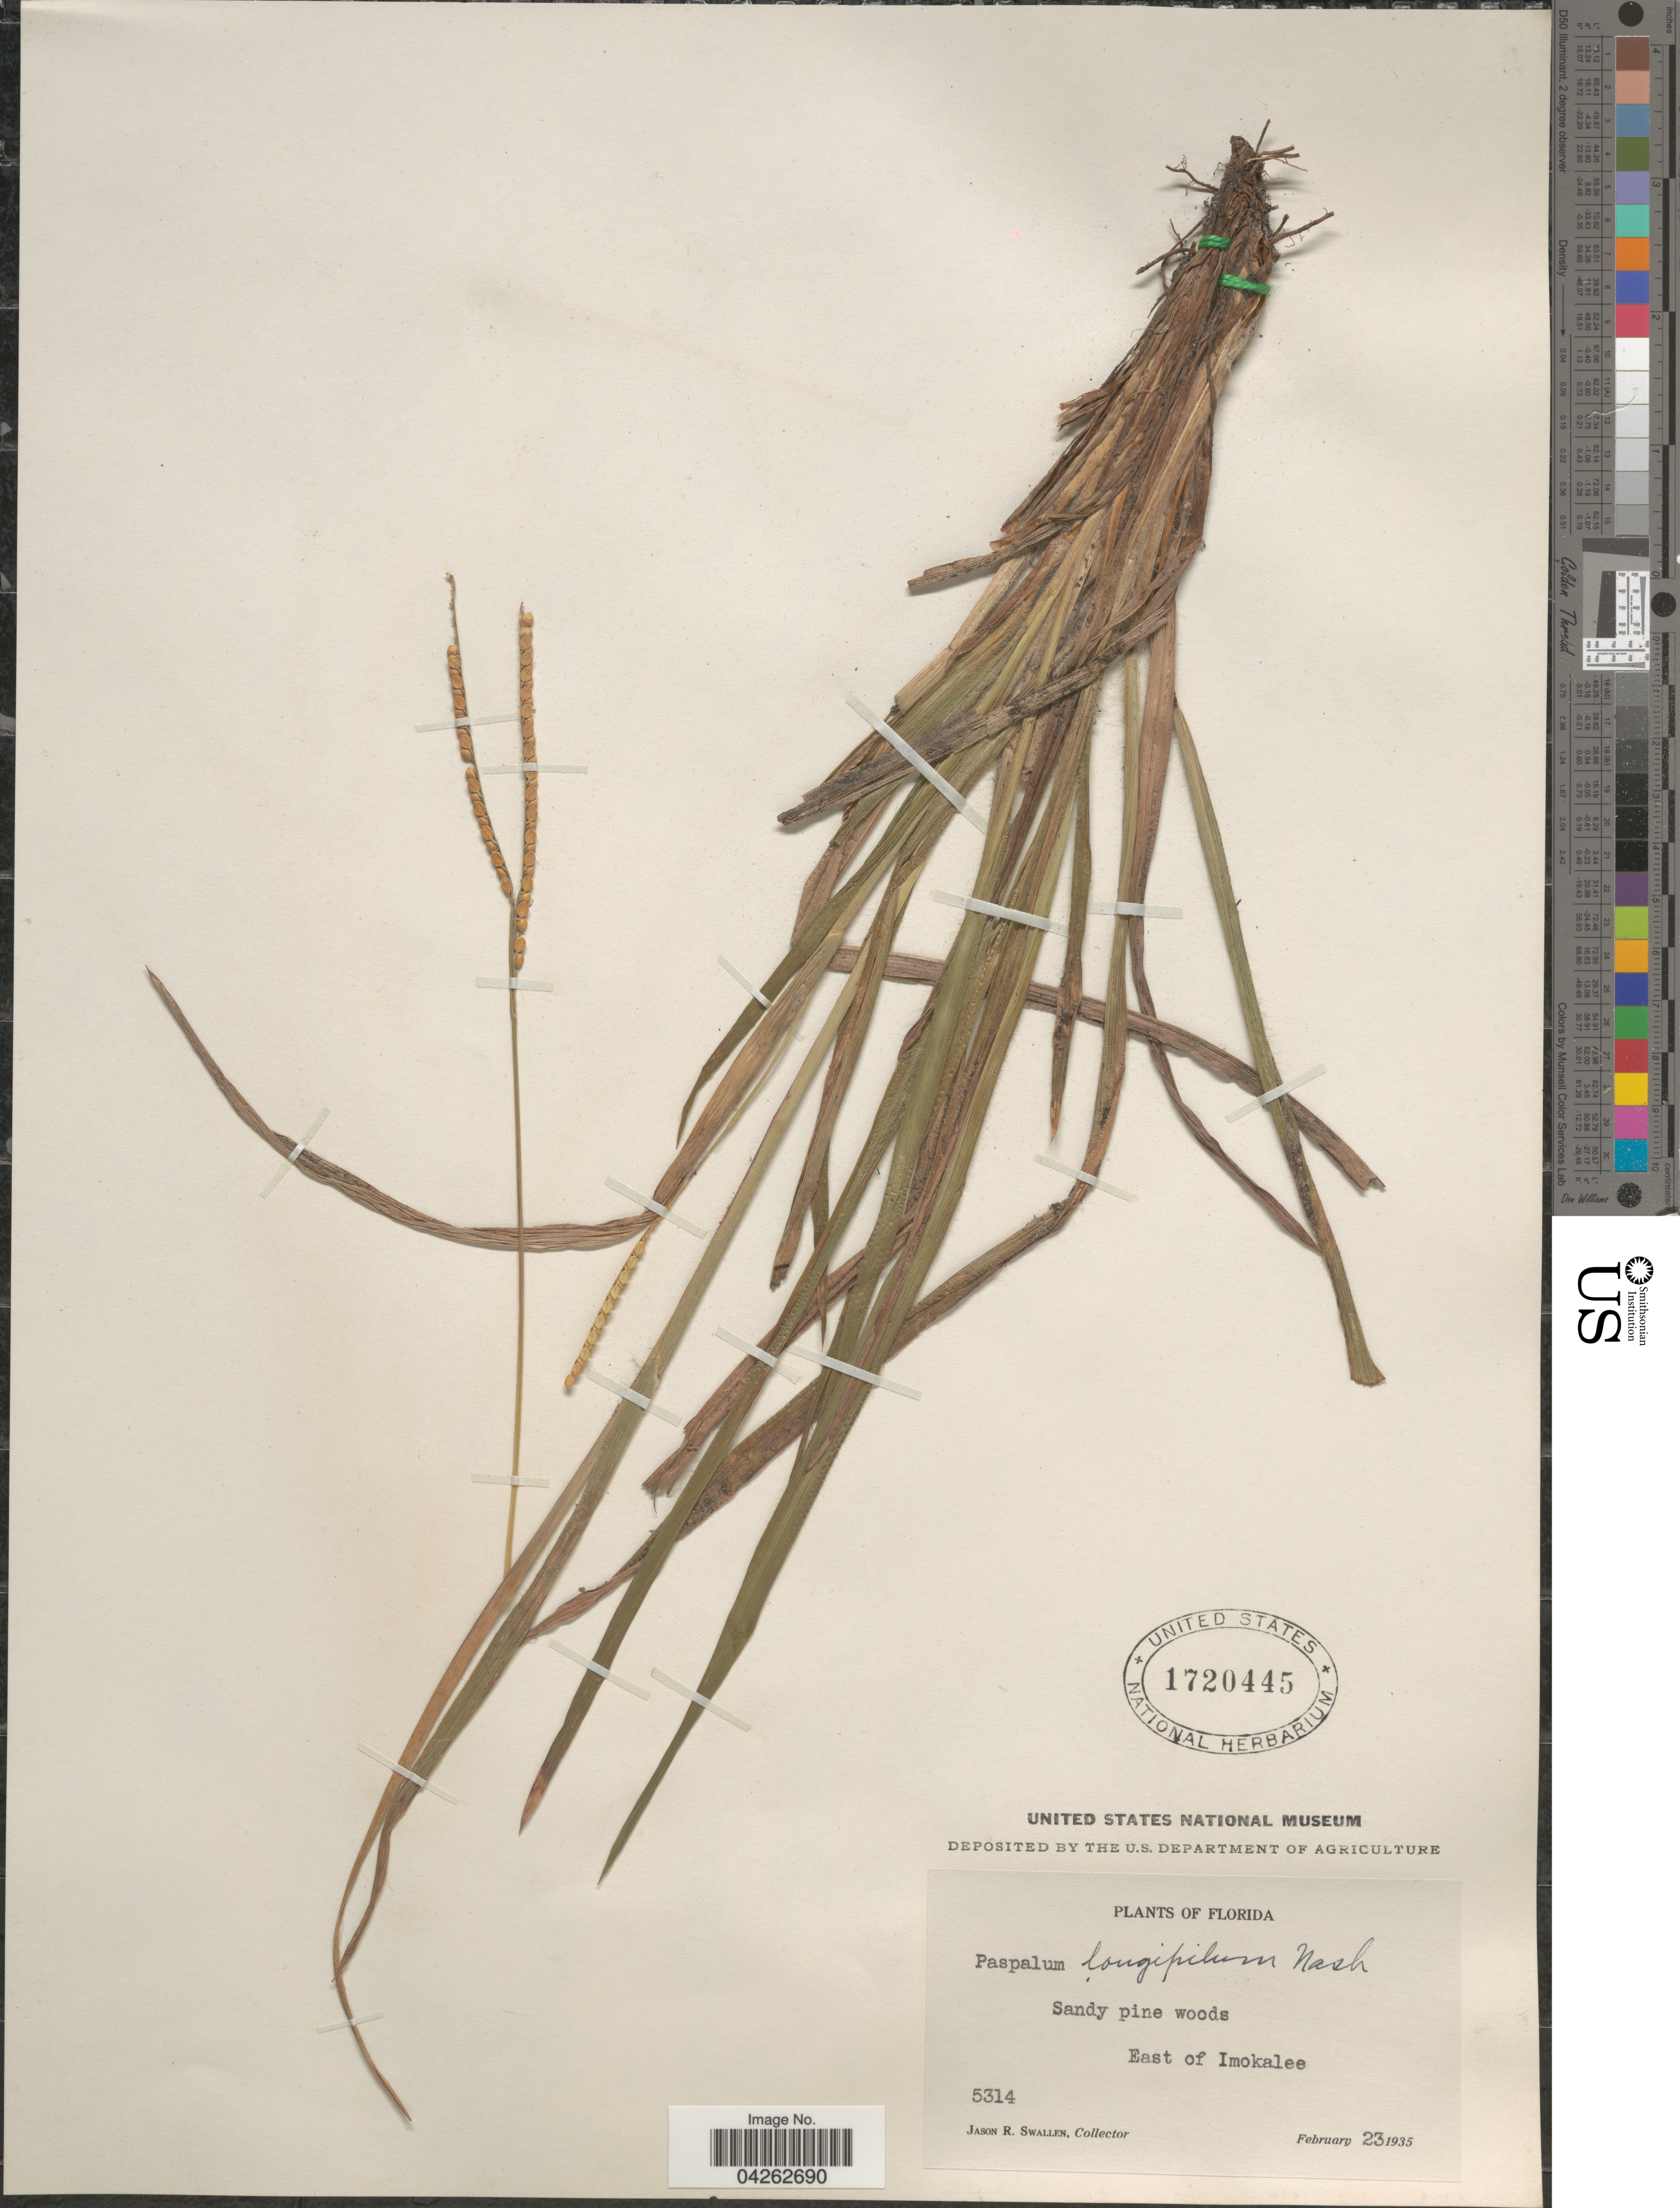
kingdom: Plantae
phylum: Tracheophyta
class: Liliopsida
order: Poales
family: Poaceae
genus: Paspalum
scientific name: Paspalum longipilum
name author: Nash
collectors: J. R. Swallen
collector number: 5314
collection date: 1935-02-23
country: United States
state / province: Florida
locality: Sandy pine woods. East of Imokalee.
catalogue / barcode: US 1720445